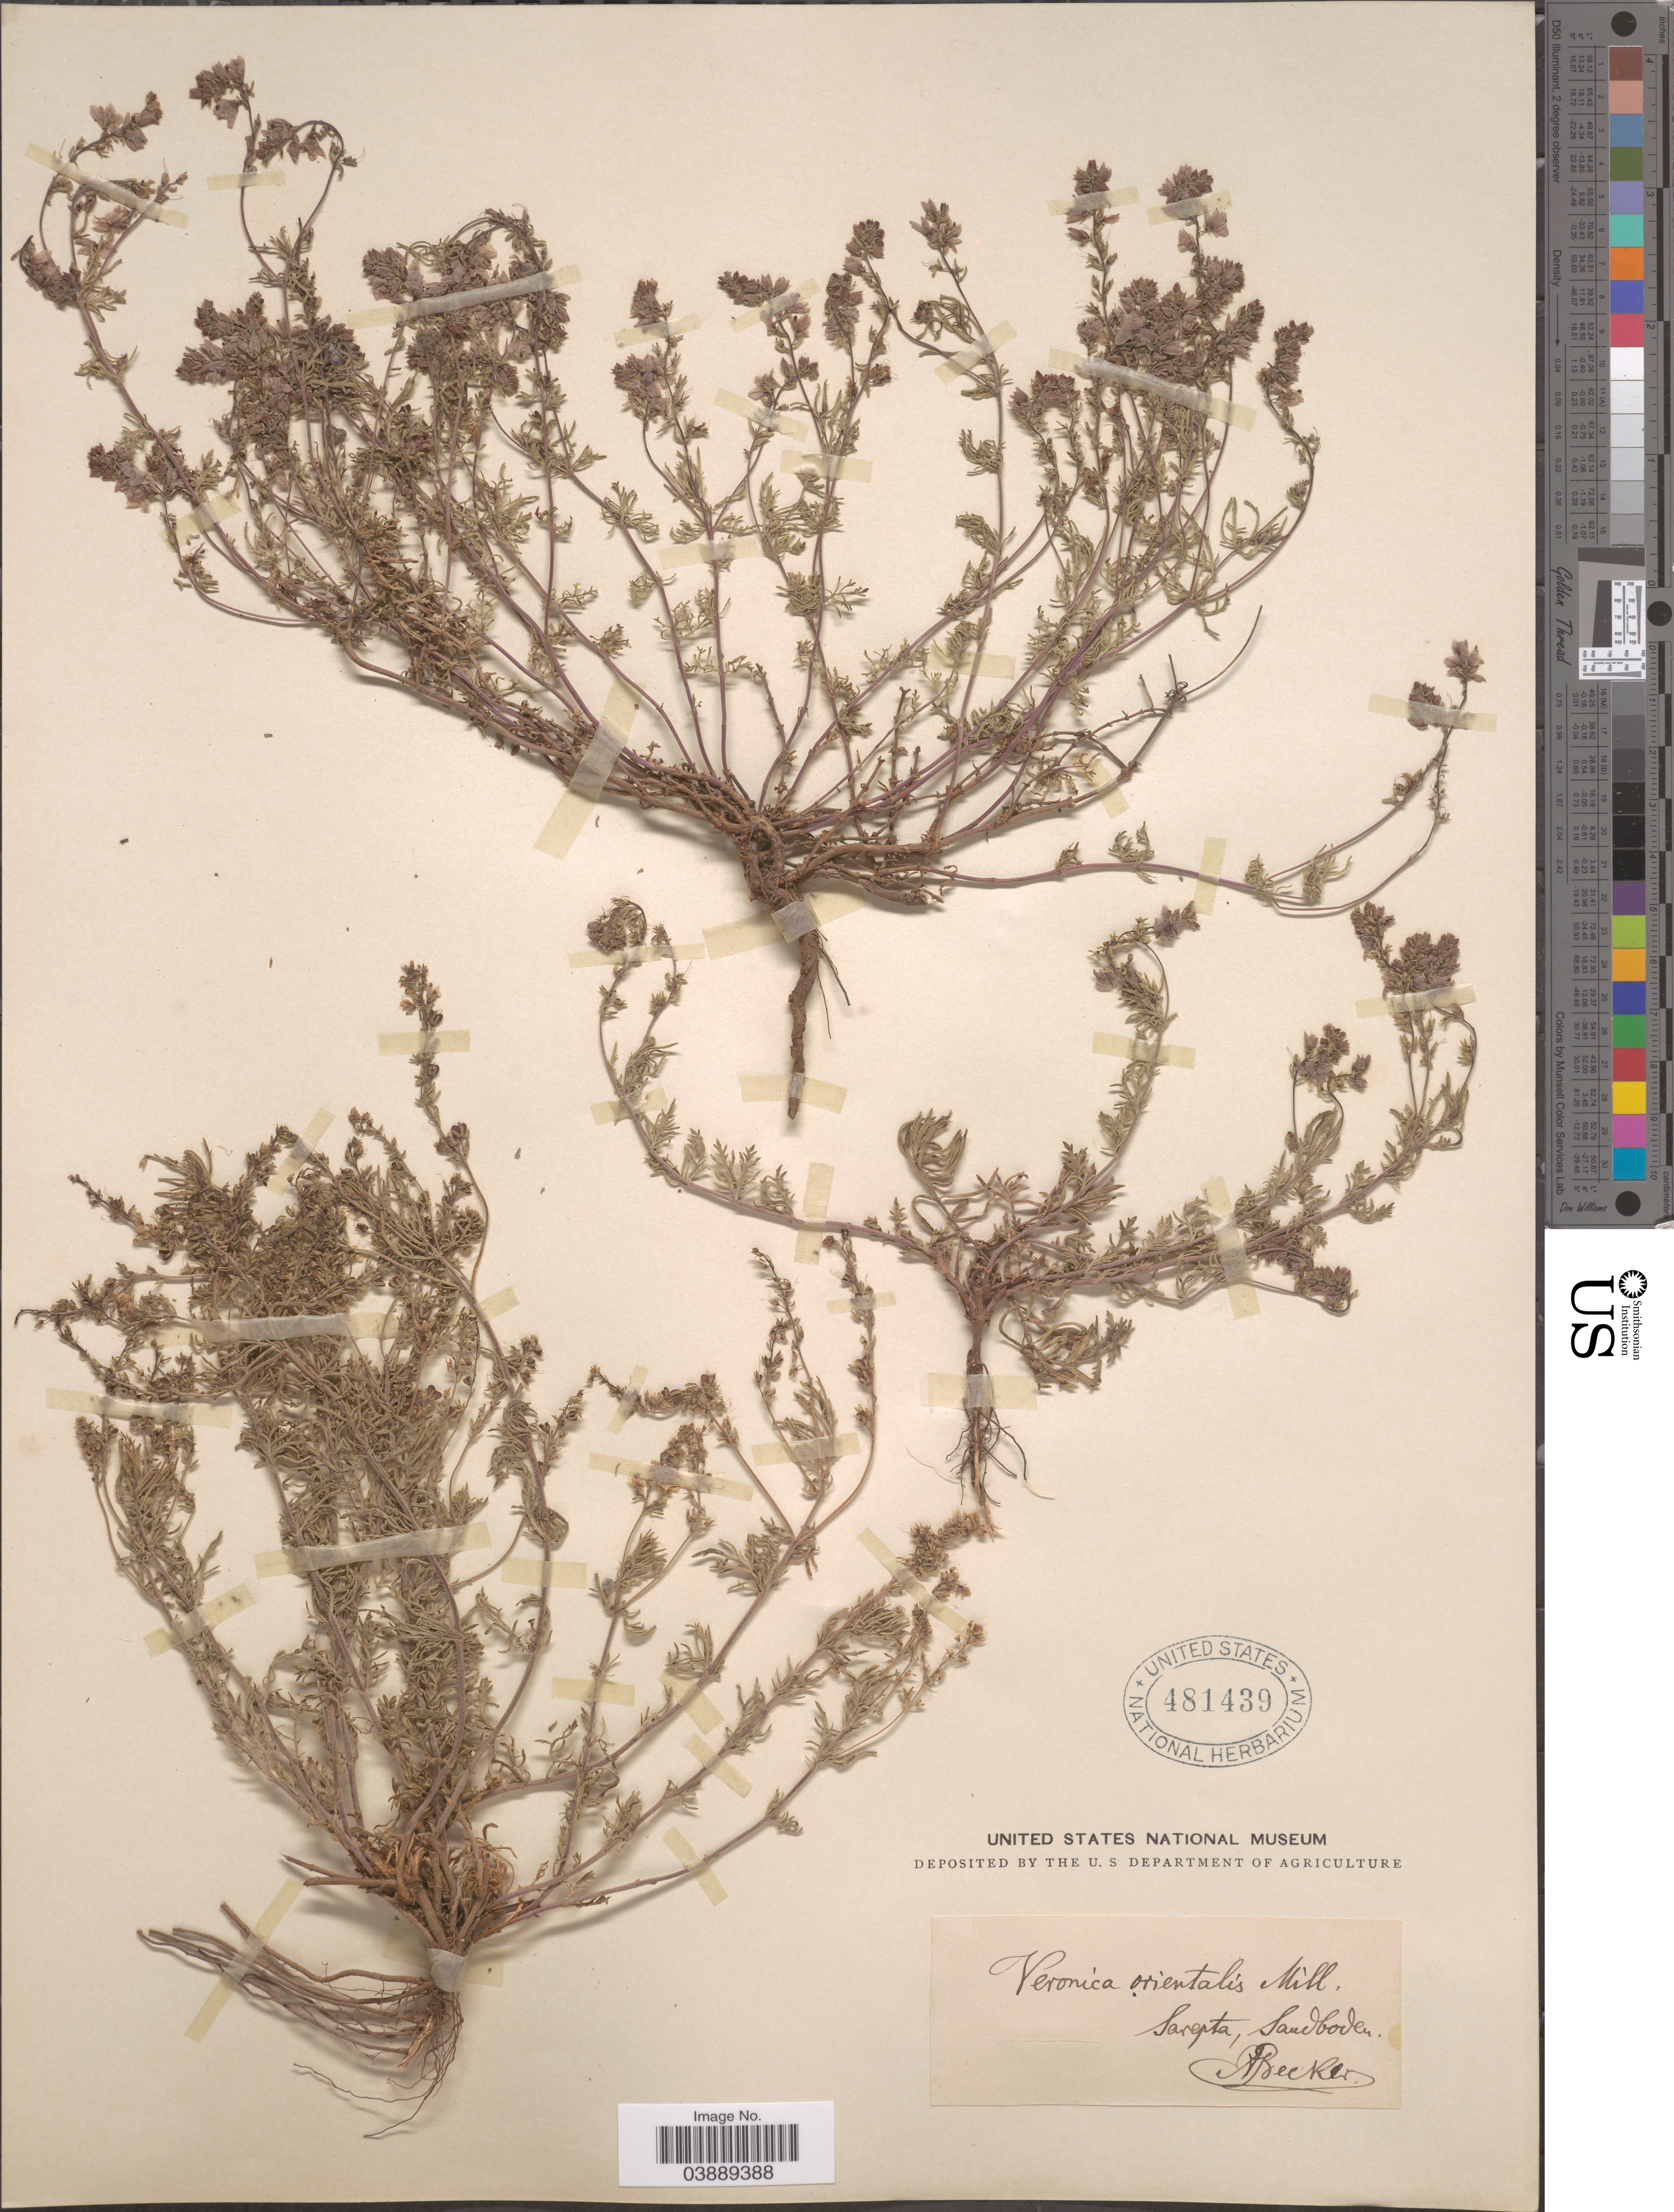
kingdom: Plantae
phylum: Tracheophyta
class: Magnoliopsida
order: Lamiales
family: Plantaginaceae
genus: Veronica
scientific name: Veronica orientalis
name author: Mill.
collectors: A. Becker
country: Russian Federation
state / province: Volgograd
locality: Sarepta, Sandboden.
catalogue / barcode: US 481439